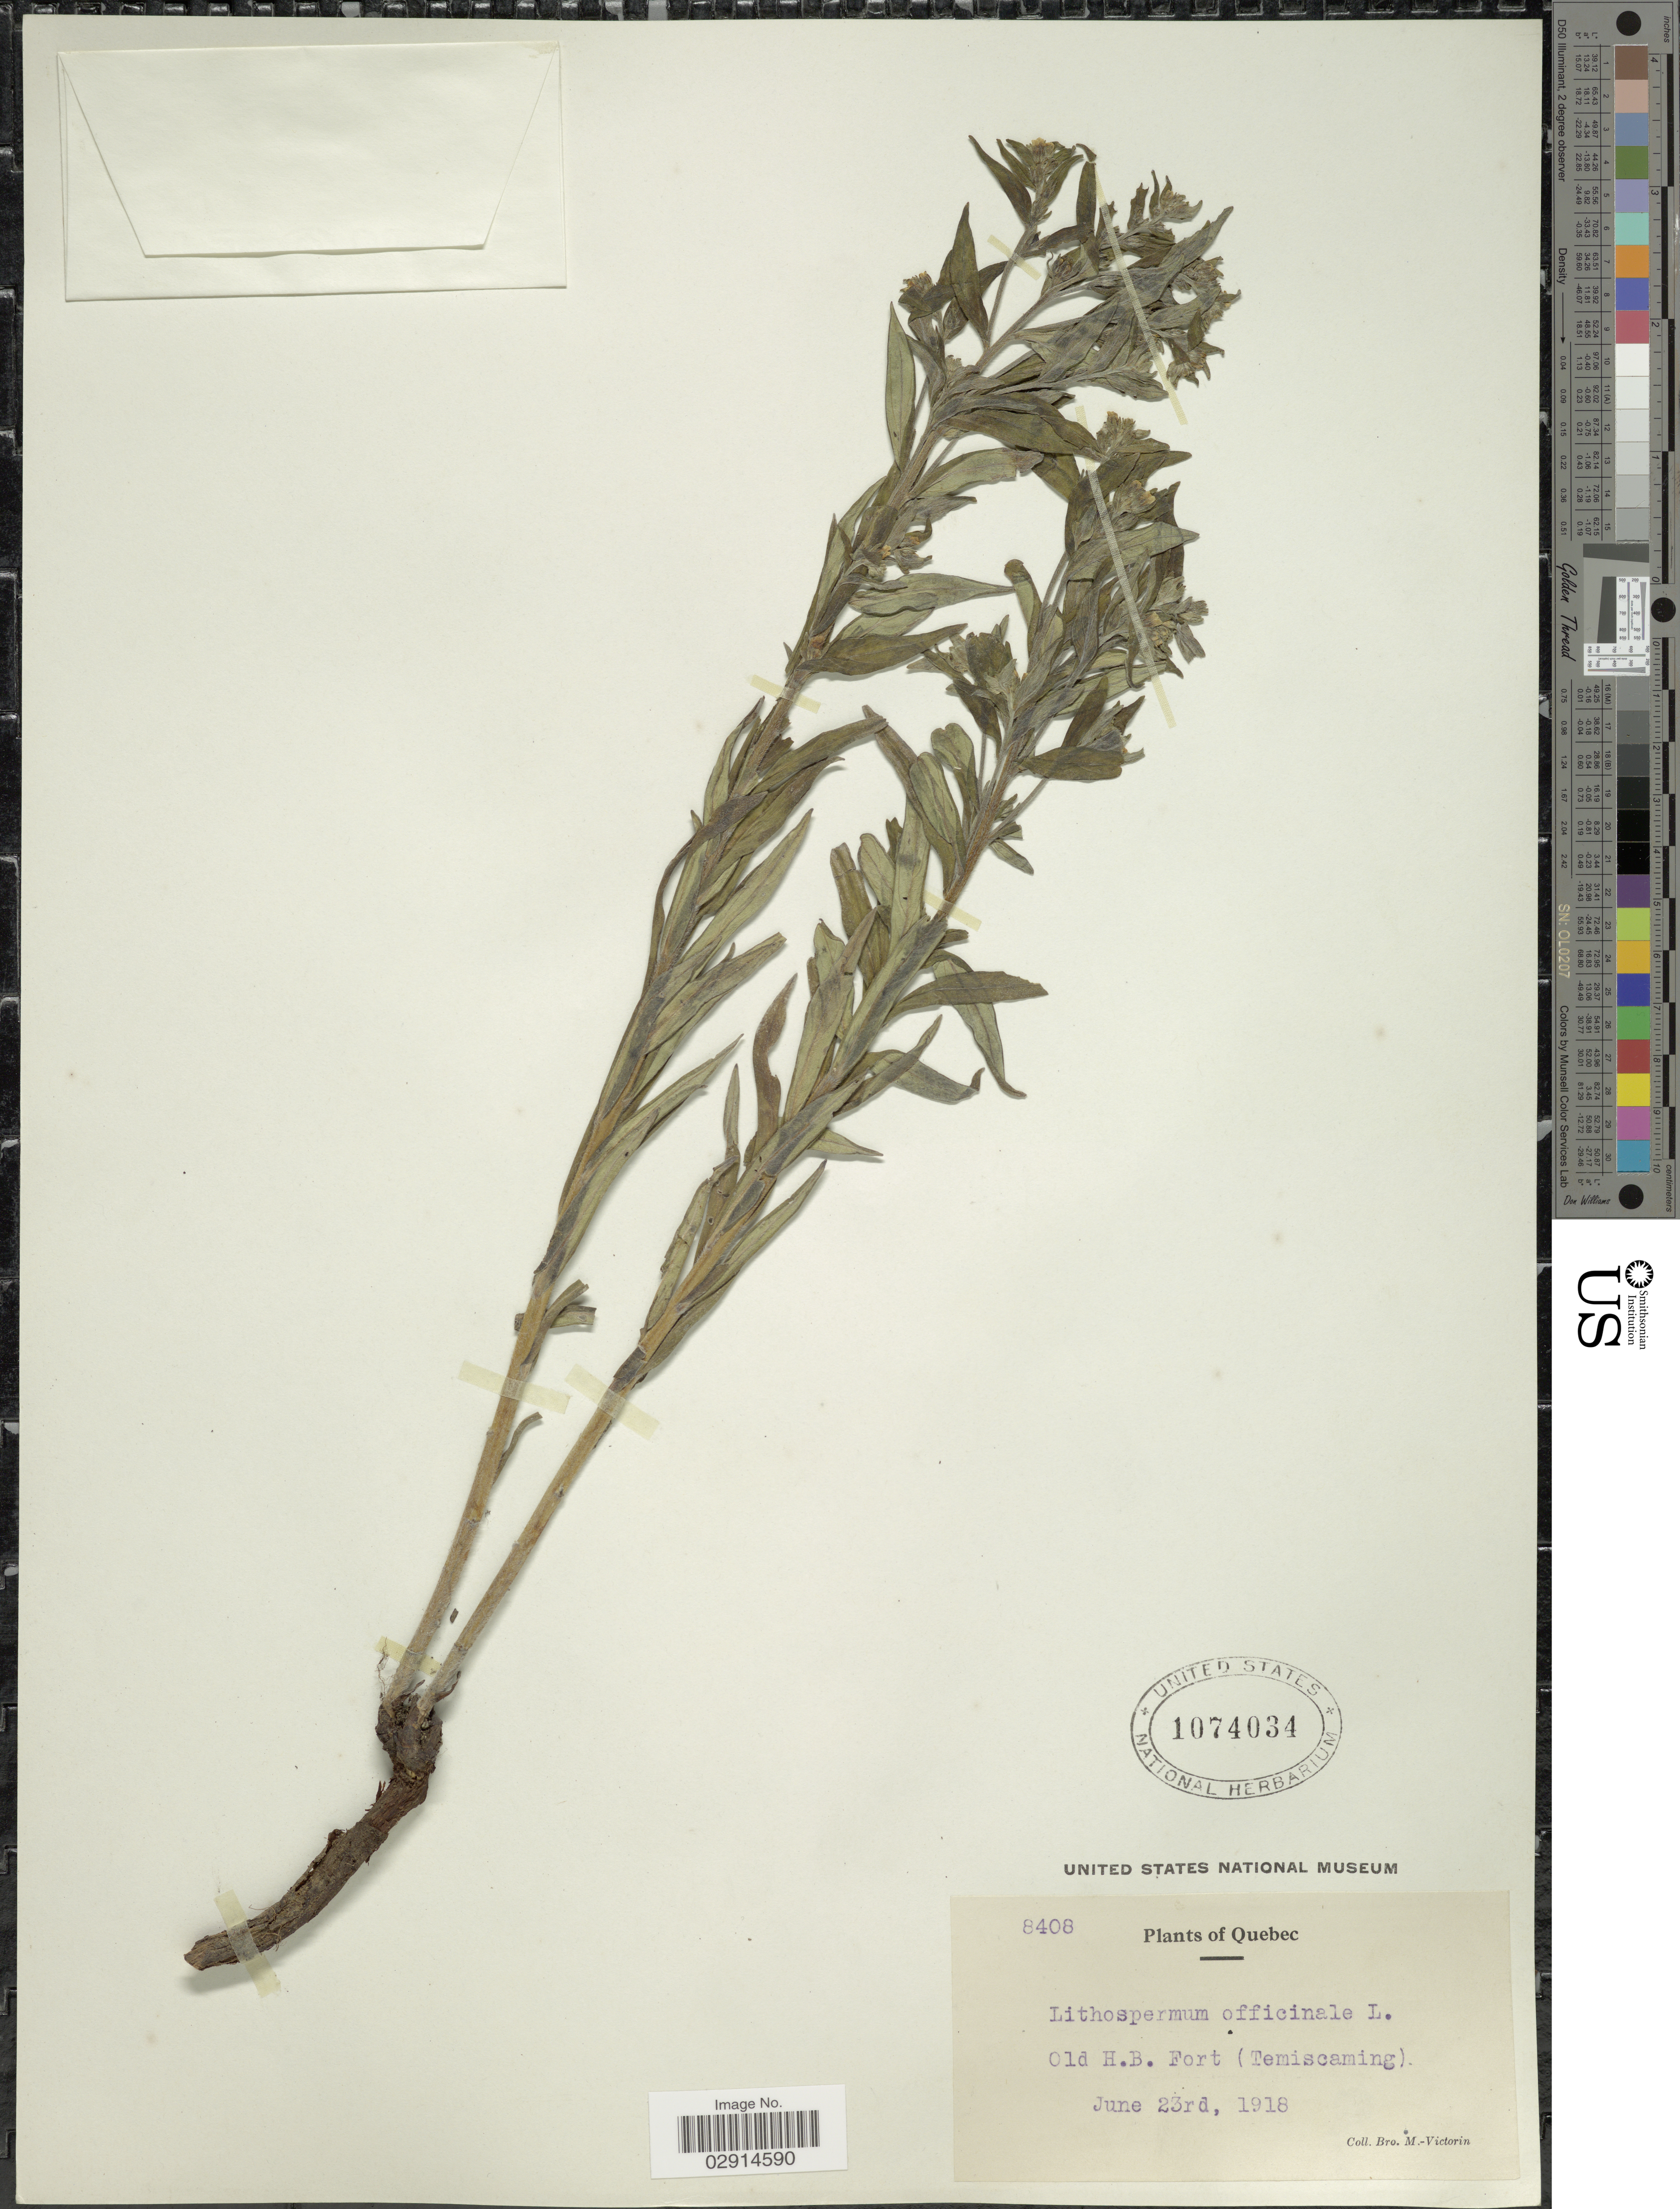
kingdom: Plantae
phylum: Tracheophyta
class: Magnoliopsida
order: Boraginales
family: Boraginaceae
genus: Lithospermum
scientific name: Lithospermum officinale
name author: L.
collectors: Fr. Marie-Victorin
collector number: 8408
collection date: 1918-06-23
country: Canada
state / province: Quebec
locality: Old H.B. Fort (Temiscaming).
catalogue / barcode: US 1074034